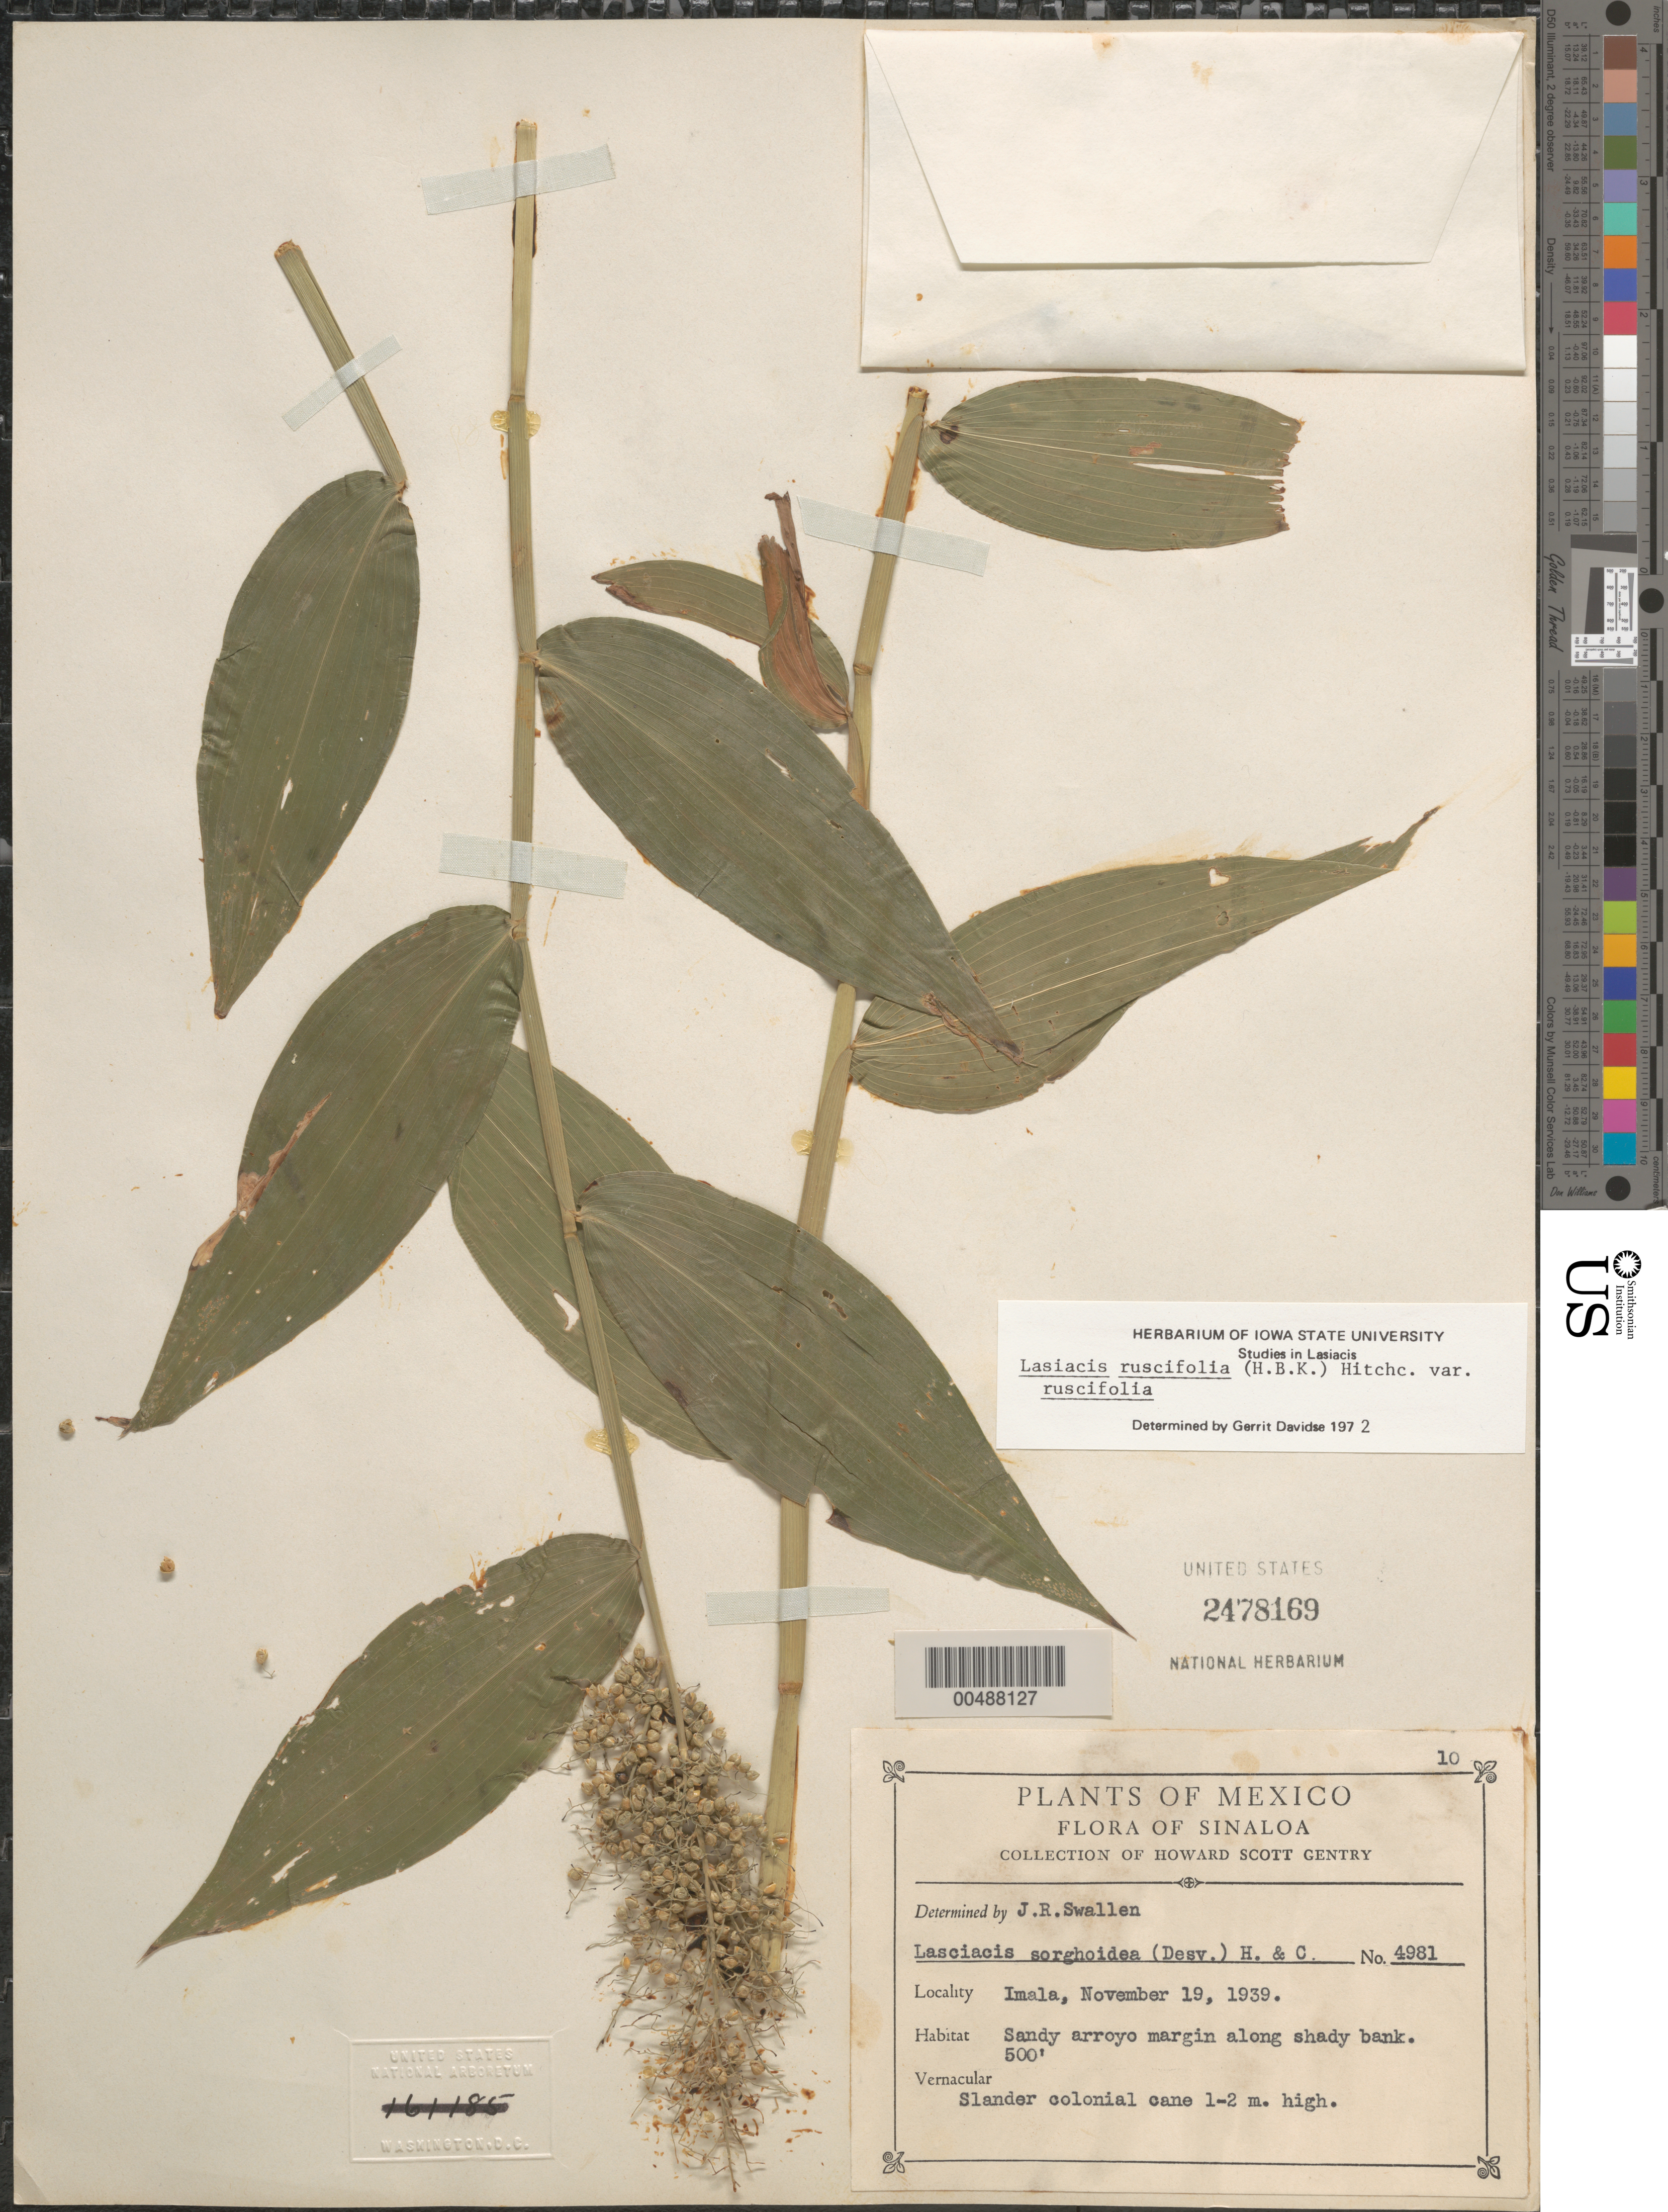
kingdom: Plantae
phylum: Tracheophyta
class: Liliopsida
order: Poales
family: Poaceae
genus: Lasiacis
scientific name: Lasiacis ruscifolia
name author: (Kunth) Hitchc.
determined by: Davidse, Gerrit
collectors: H. S. Gentry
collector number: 4981/10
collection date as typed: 19 Nov 1939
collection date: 1939-11-19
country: Mexico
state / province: Sinaloa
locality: Imala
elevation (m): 152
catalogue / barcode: US 2478169